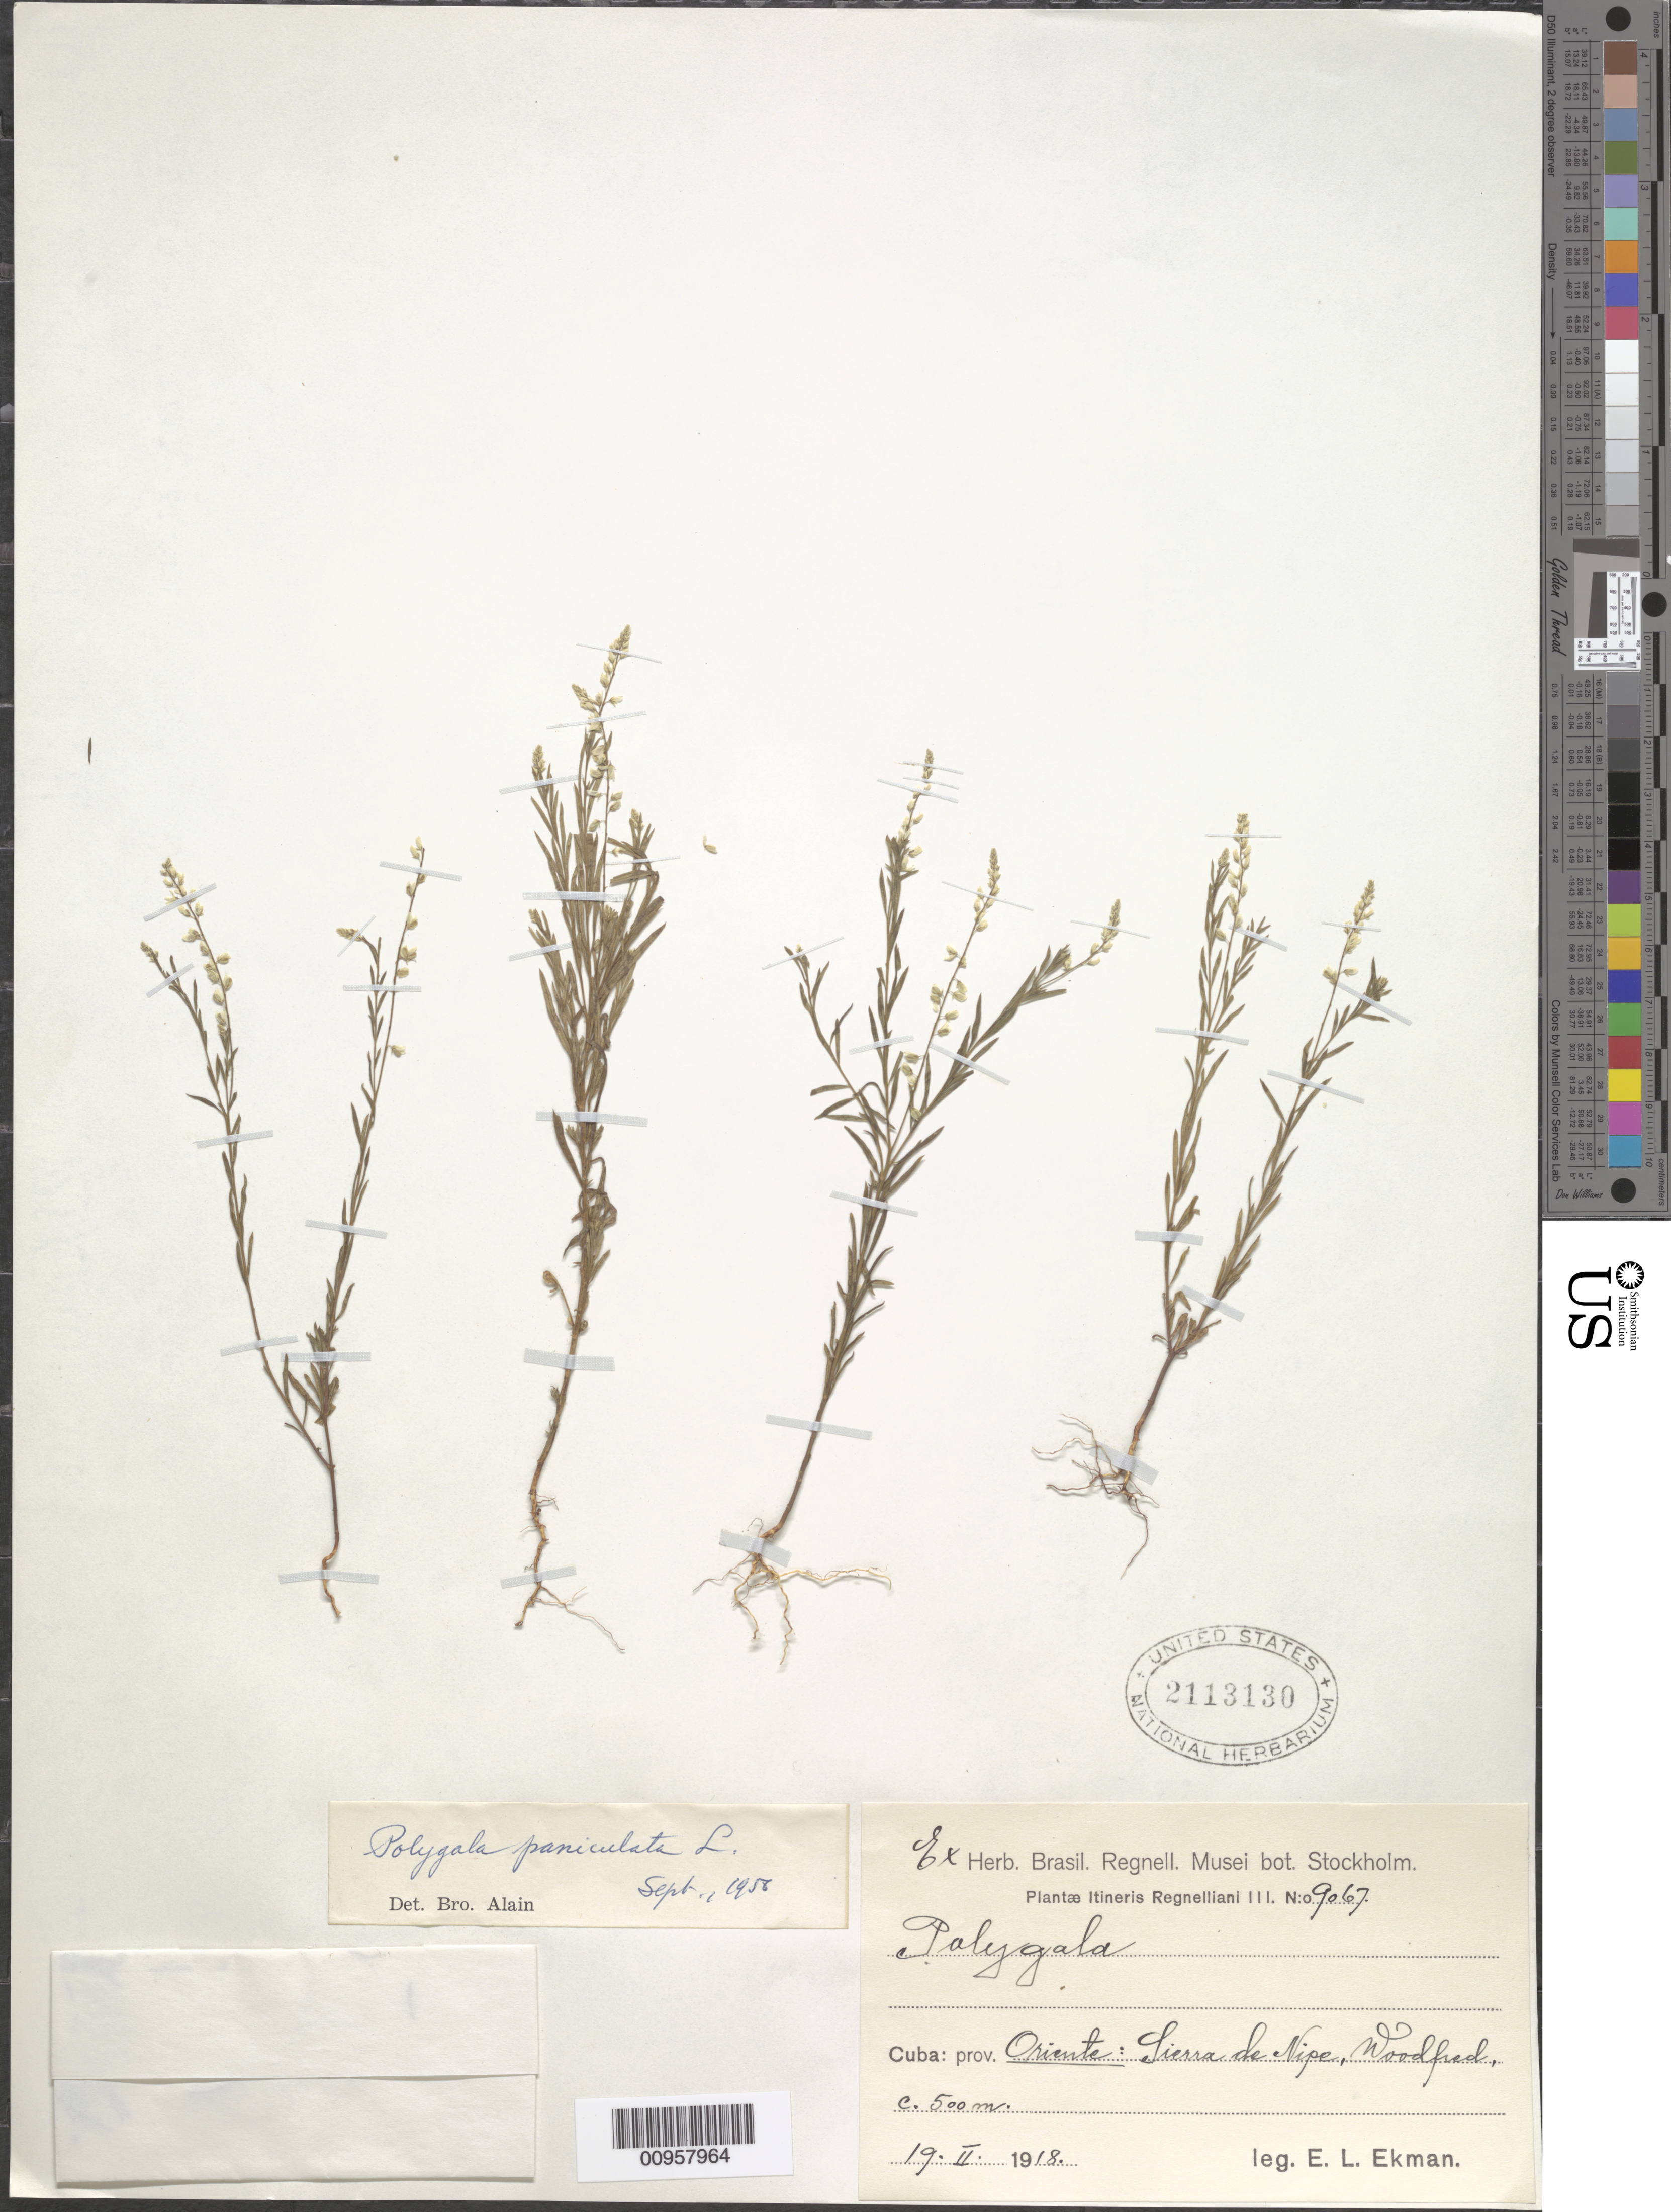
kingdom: Plantae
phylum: Tracheophyta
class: Magnoliopsida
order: Fabales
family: Polygalaceae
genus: Polygala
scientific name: Polygala paniculata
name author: L.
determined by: Liogier, Alain H.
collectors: E. L. Ekman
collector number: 9067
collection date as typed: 19 Feb 1918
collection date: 1918-02-19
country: Cuba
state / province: Holguín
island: Cuba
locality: Sierra de Nipe, Woodfred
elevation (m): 500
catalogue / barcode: US 2113130